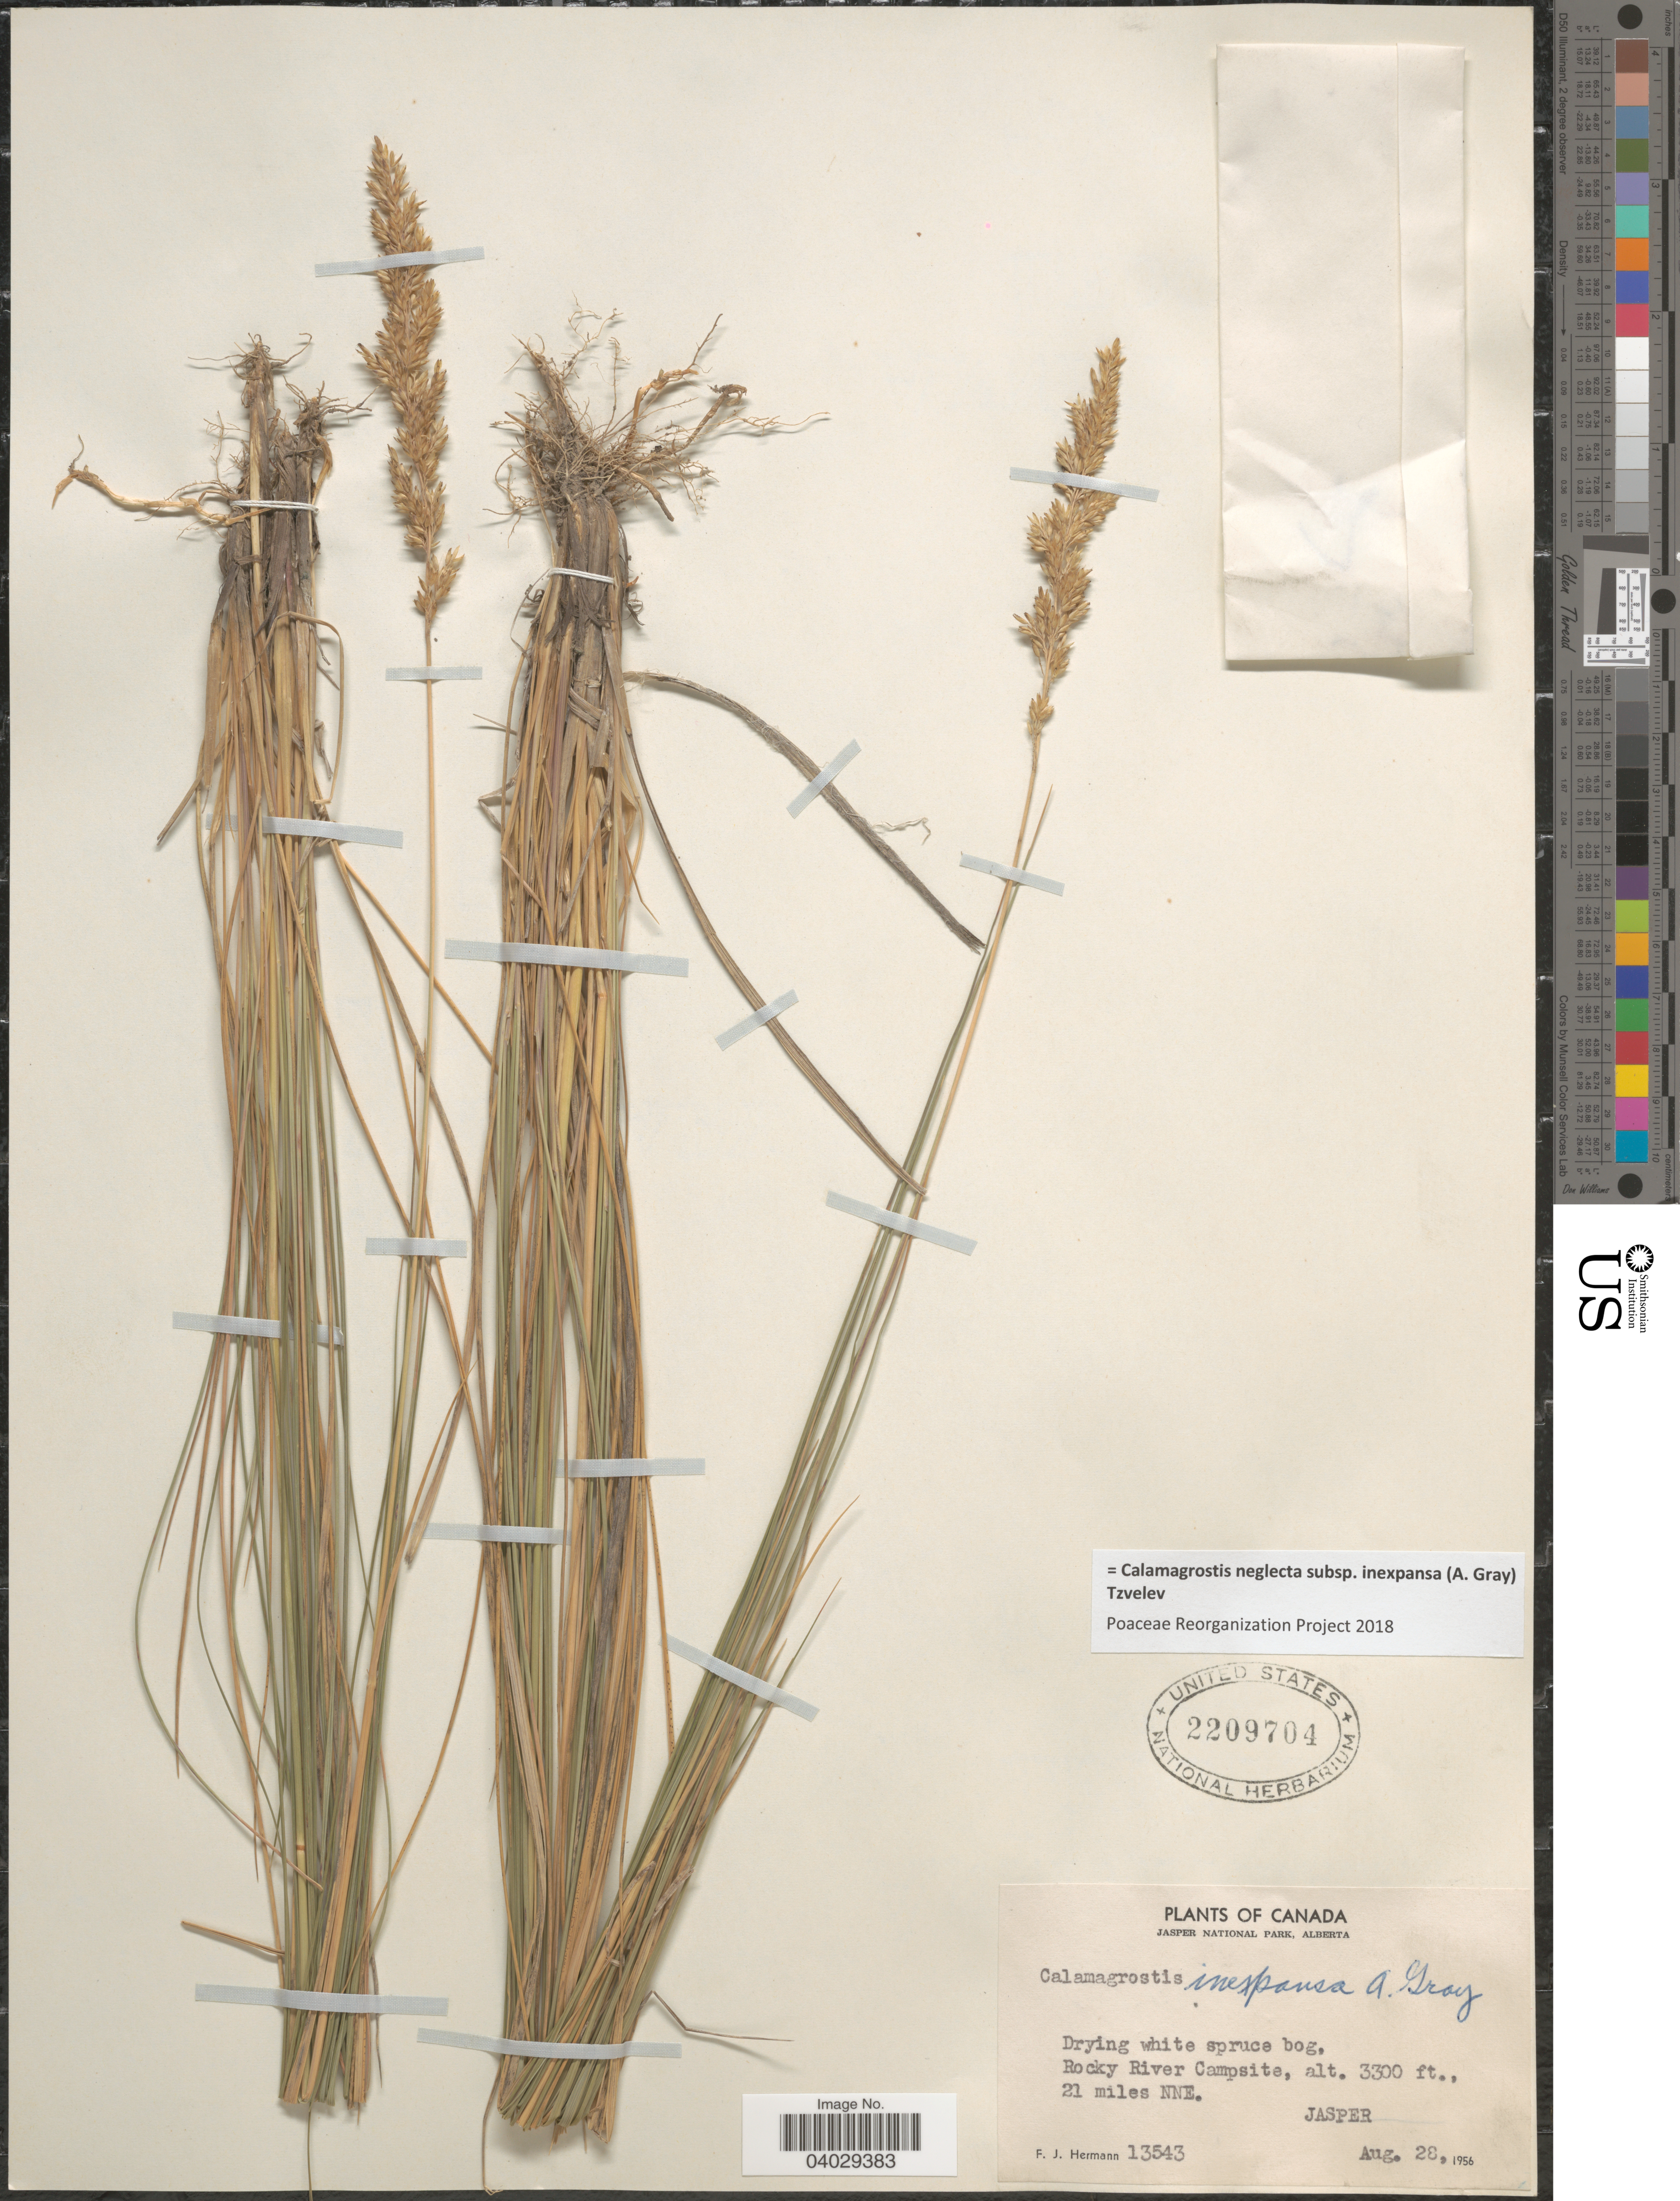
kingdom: Plantae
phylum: Tracheophyta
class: Liliopsida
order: Poales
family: Poaceae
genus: Calamagrostis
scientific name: Calamagrostis neglecta subsp. inexpansa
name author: (A. Gray) Tzvelev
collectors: F. J. Hermann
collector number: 13543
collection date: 1956-08-28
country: Canada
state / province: Alberta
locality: Jasper National Park. Rocky River Campsite, 21 miles NNE. Jasper.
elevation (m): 1006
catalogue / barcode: US 2209704